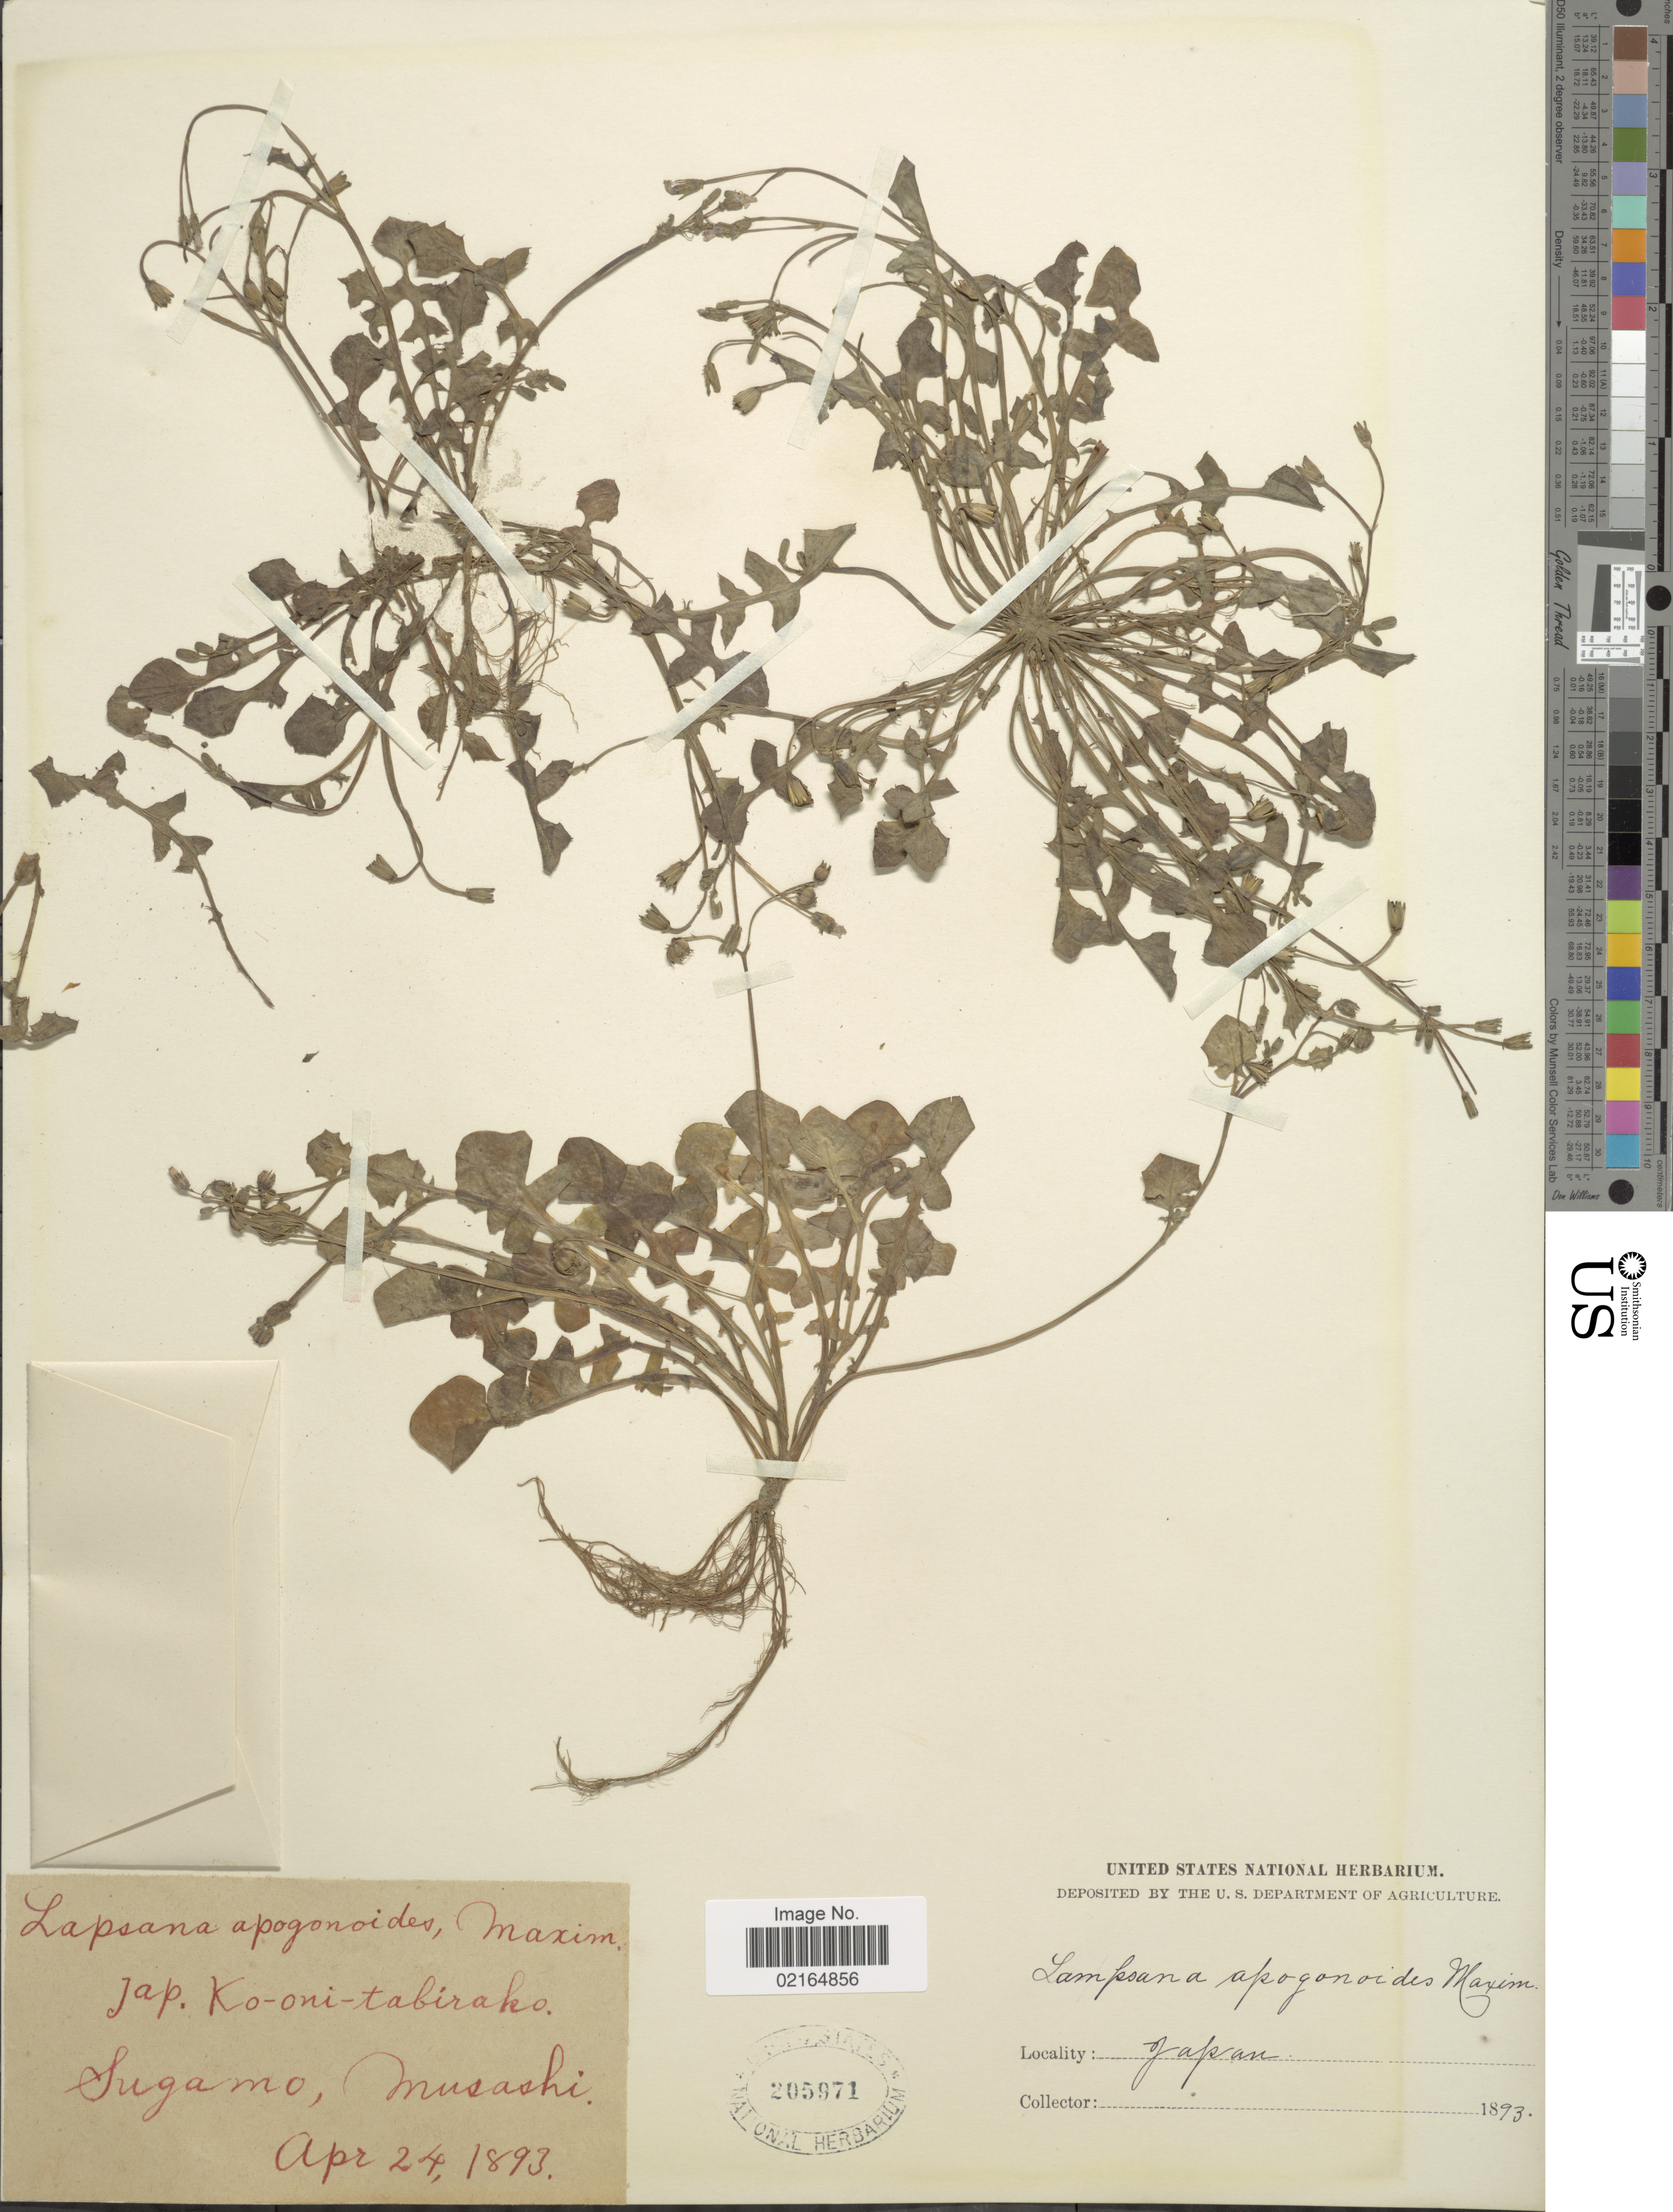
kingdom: Plantae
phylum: Tracheophyta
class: Magnoliopsida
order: Asterales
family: Asteraceae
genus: Lapsanastrum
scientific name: Lapsanastrum apogonoides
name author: (Maxim.) Pak & K. Bremer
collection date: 1893-04-24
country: Japan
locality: Sugamo, Musashi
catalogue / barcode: US 205971